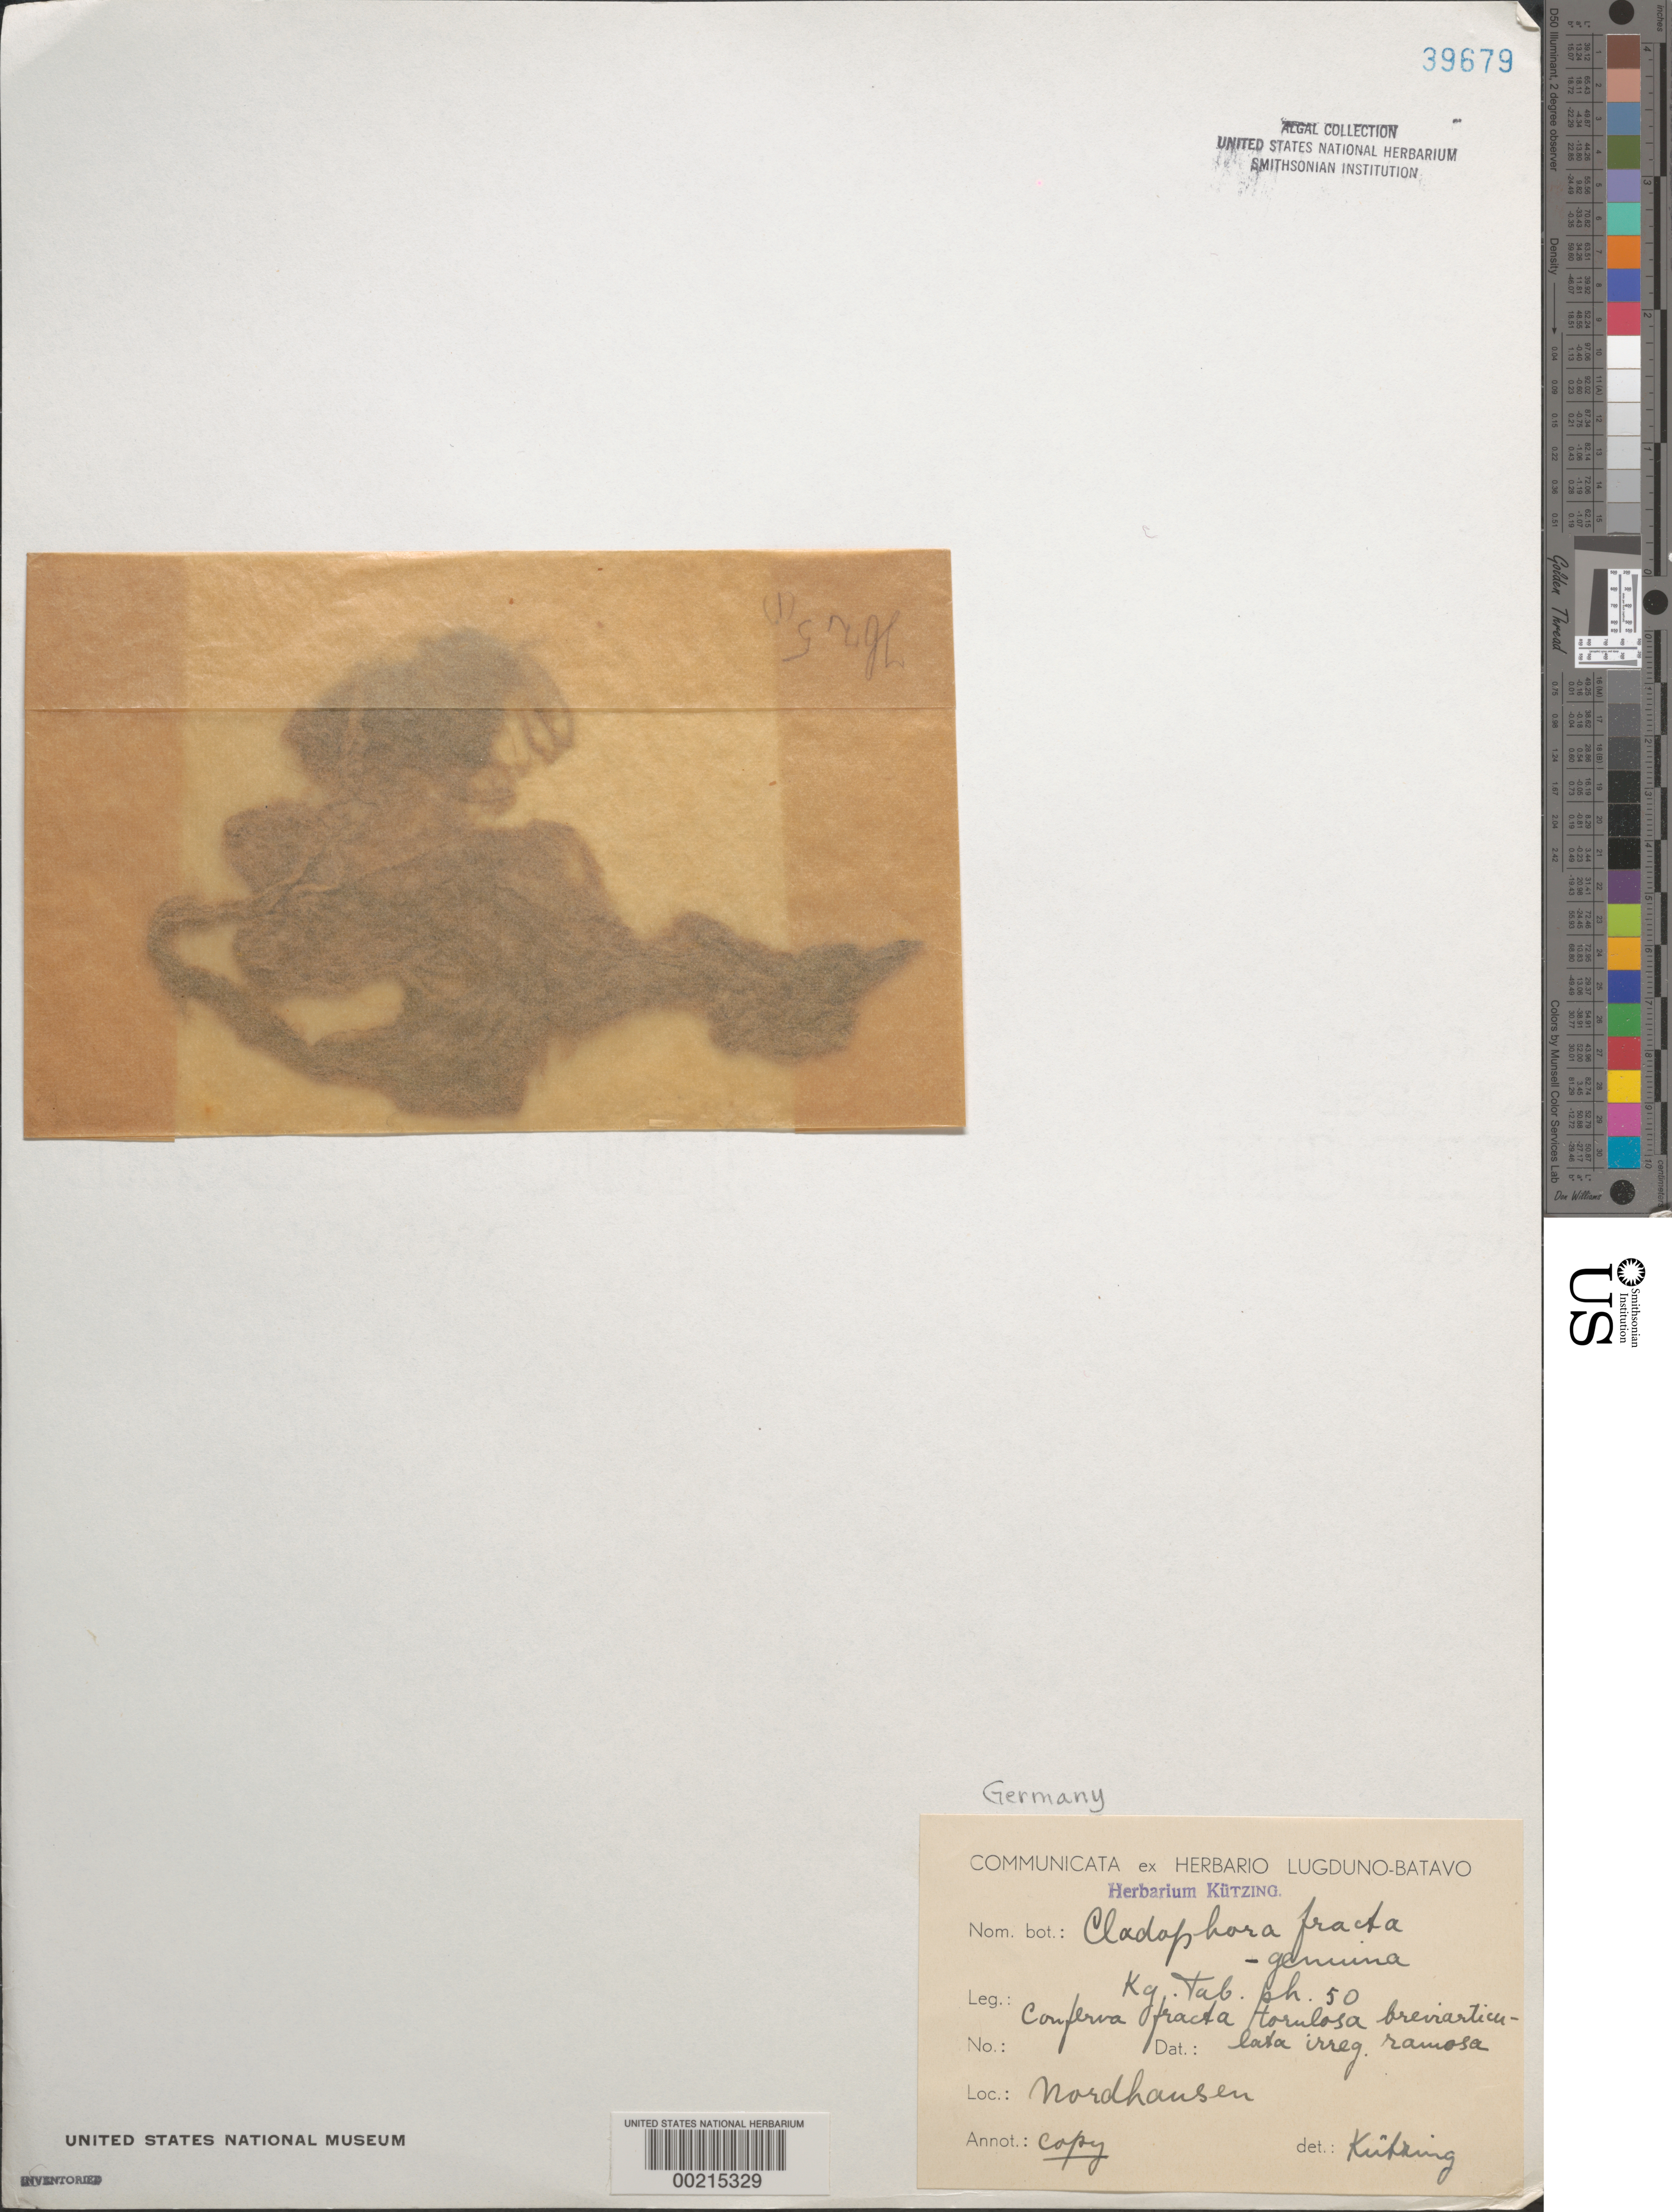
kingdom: Plantae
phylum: Chlorophyta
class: Ulvophyceae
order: Cladophorales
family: Cladophoraceae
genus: Cladophora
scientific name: Cladophora fracta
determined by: Kuetzing, F. T.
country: Germany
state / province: Sachsen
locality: Nordhausen. Erfurt District.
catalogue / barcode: US 39679